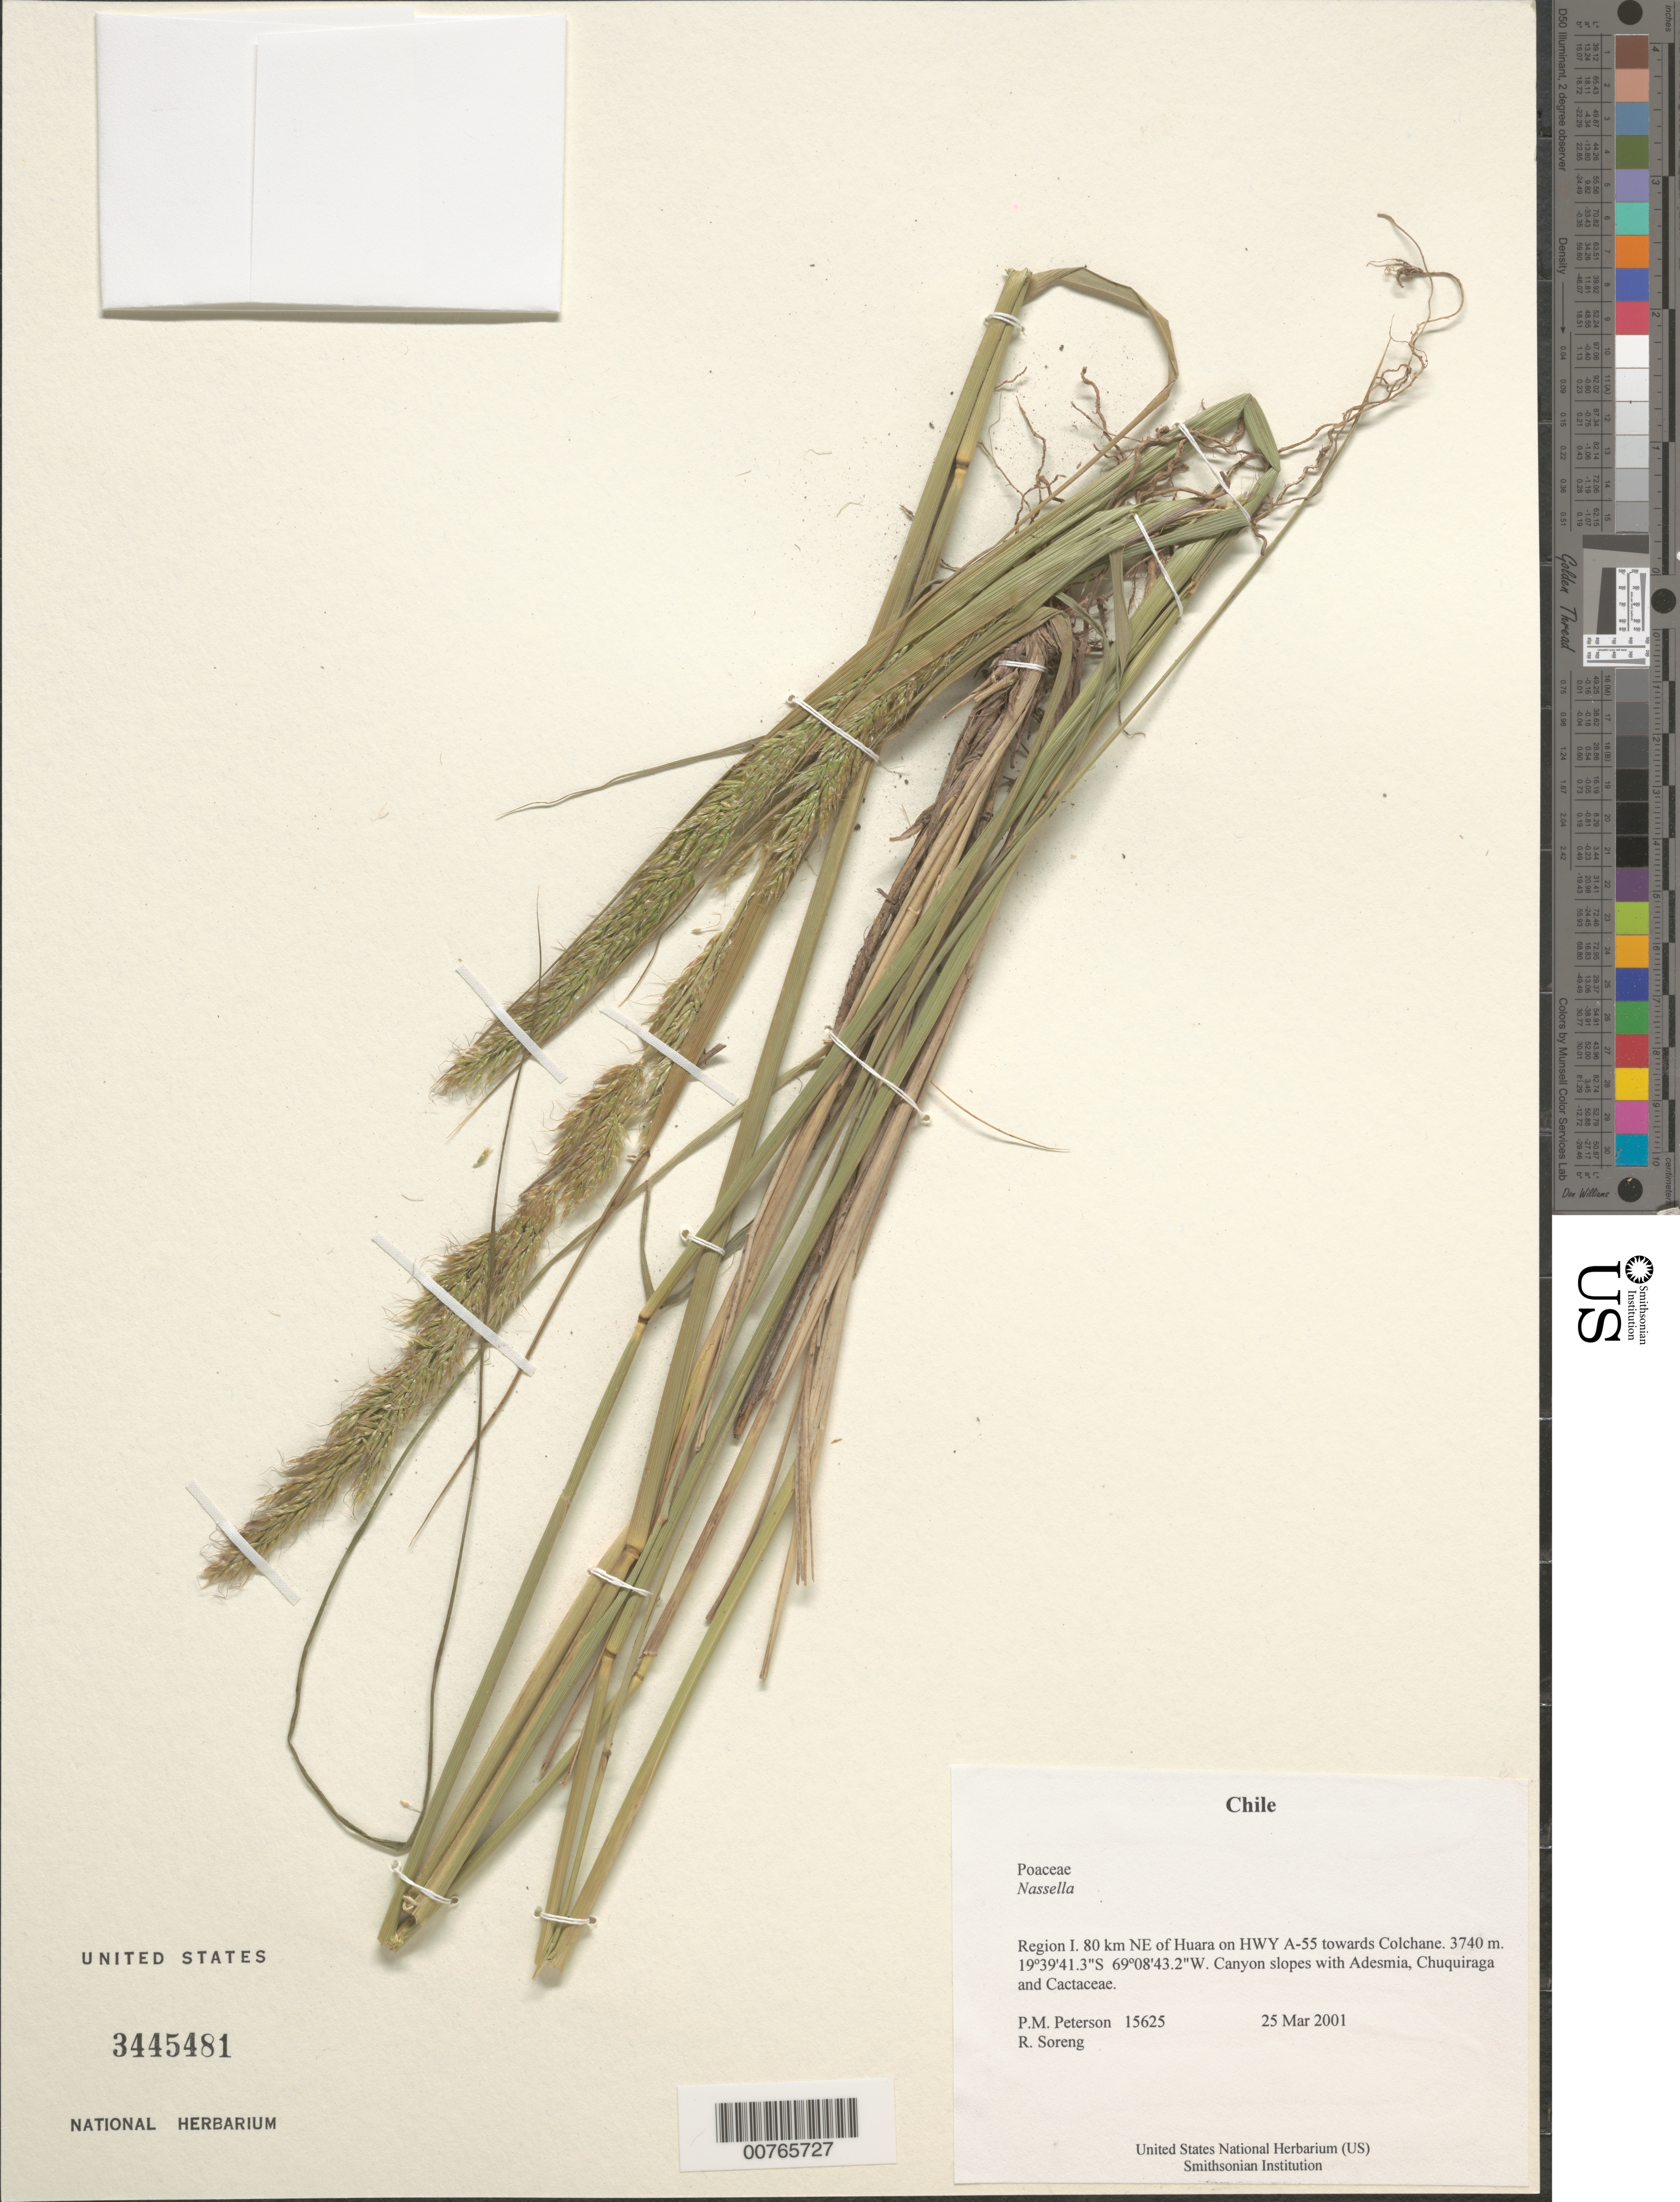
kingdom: Plantae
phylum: Tracheophyta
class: Liliopsida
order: Poales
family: Poaceae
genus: Nassella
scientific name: Nassella pubiflora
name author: (Trin. & Rupr.) É. Desv.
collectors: P. M. Peterson & R. J. Soreng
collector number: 15625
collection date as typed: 25 Mar 2001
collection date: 2001-03-25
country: Chile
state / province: Tarapacá (I)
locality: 80 km NE of Huara on HWY A-55 towards Colchane.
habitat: Canyon slopes with Adesmia, Chuquiraga and Cactaceae.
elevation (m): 3740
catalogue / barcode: US 3445481